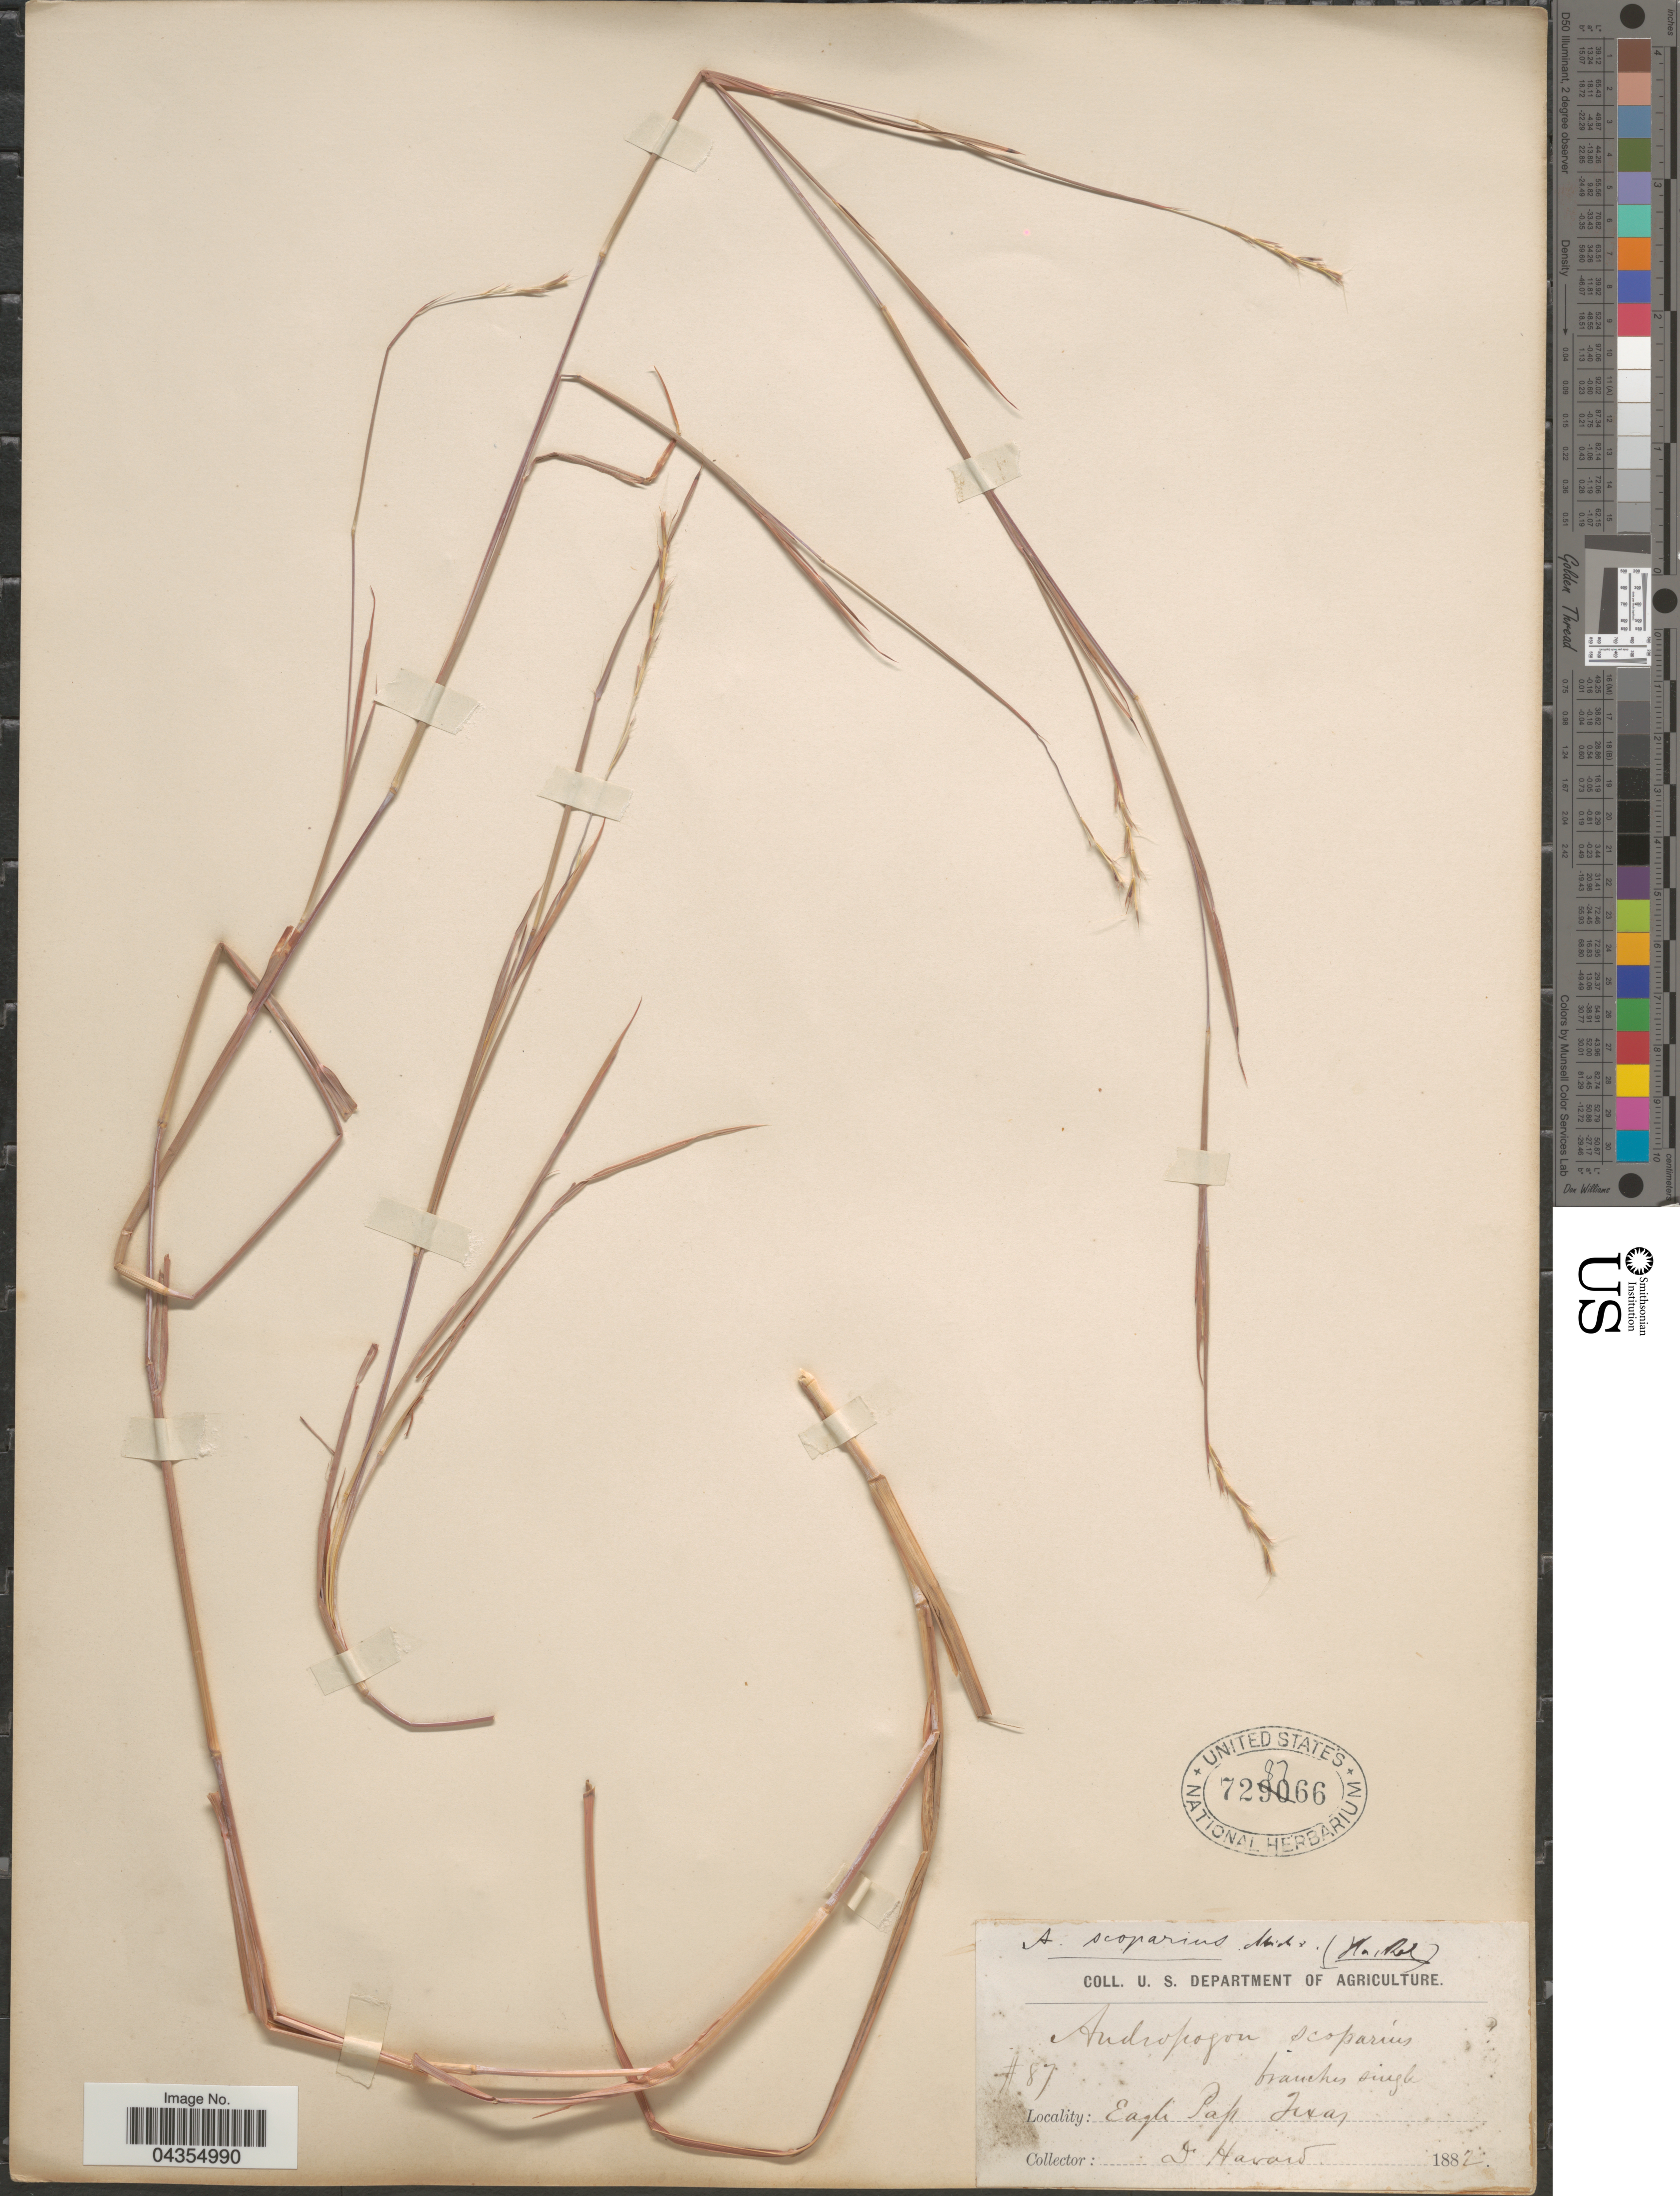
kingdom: Plantae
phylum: Tracheophyta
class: Liliopsida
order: Poales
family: Poaceae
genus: Schizachyrium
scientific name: Schizachyrium sanguineum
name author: (Retz.) Alston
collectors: Havard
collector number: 87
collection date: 1882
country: United States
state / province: Texas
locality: Eagle Pass.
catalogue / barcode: US 728766